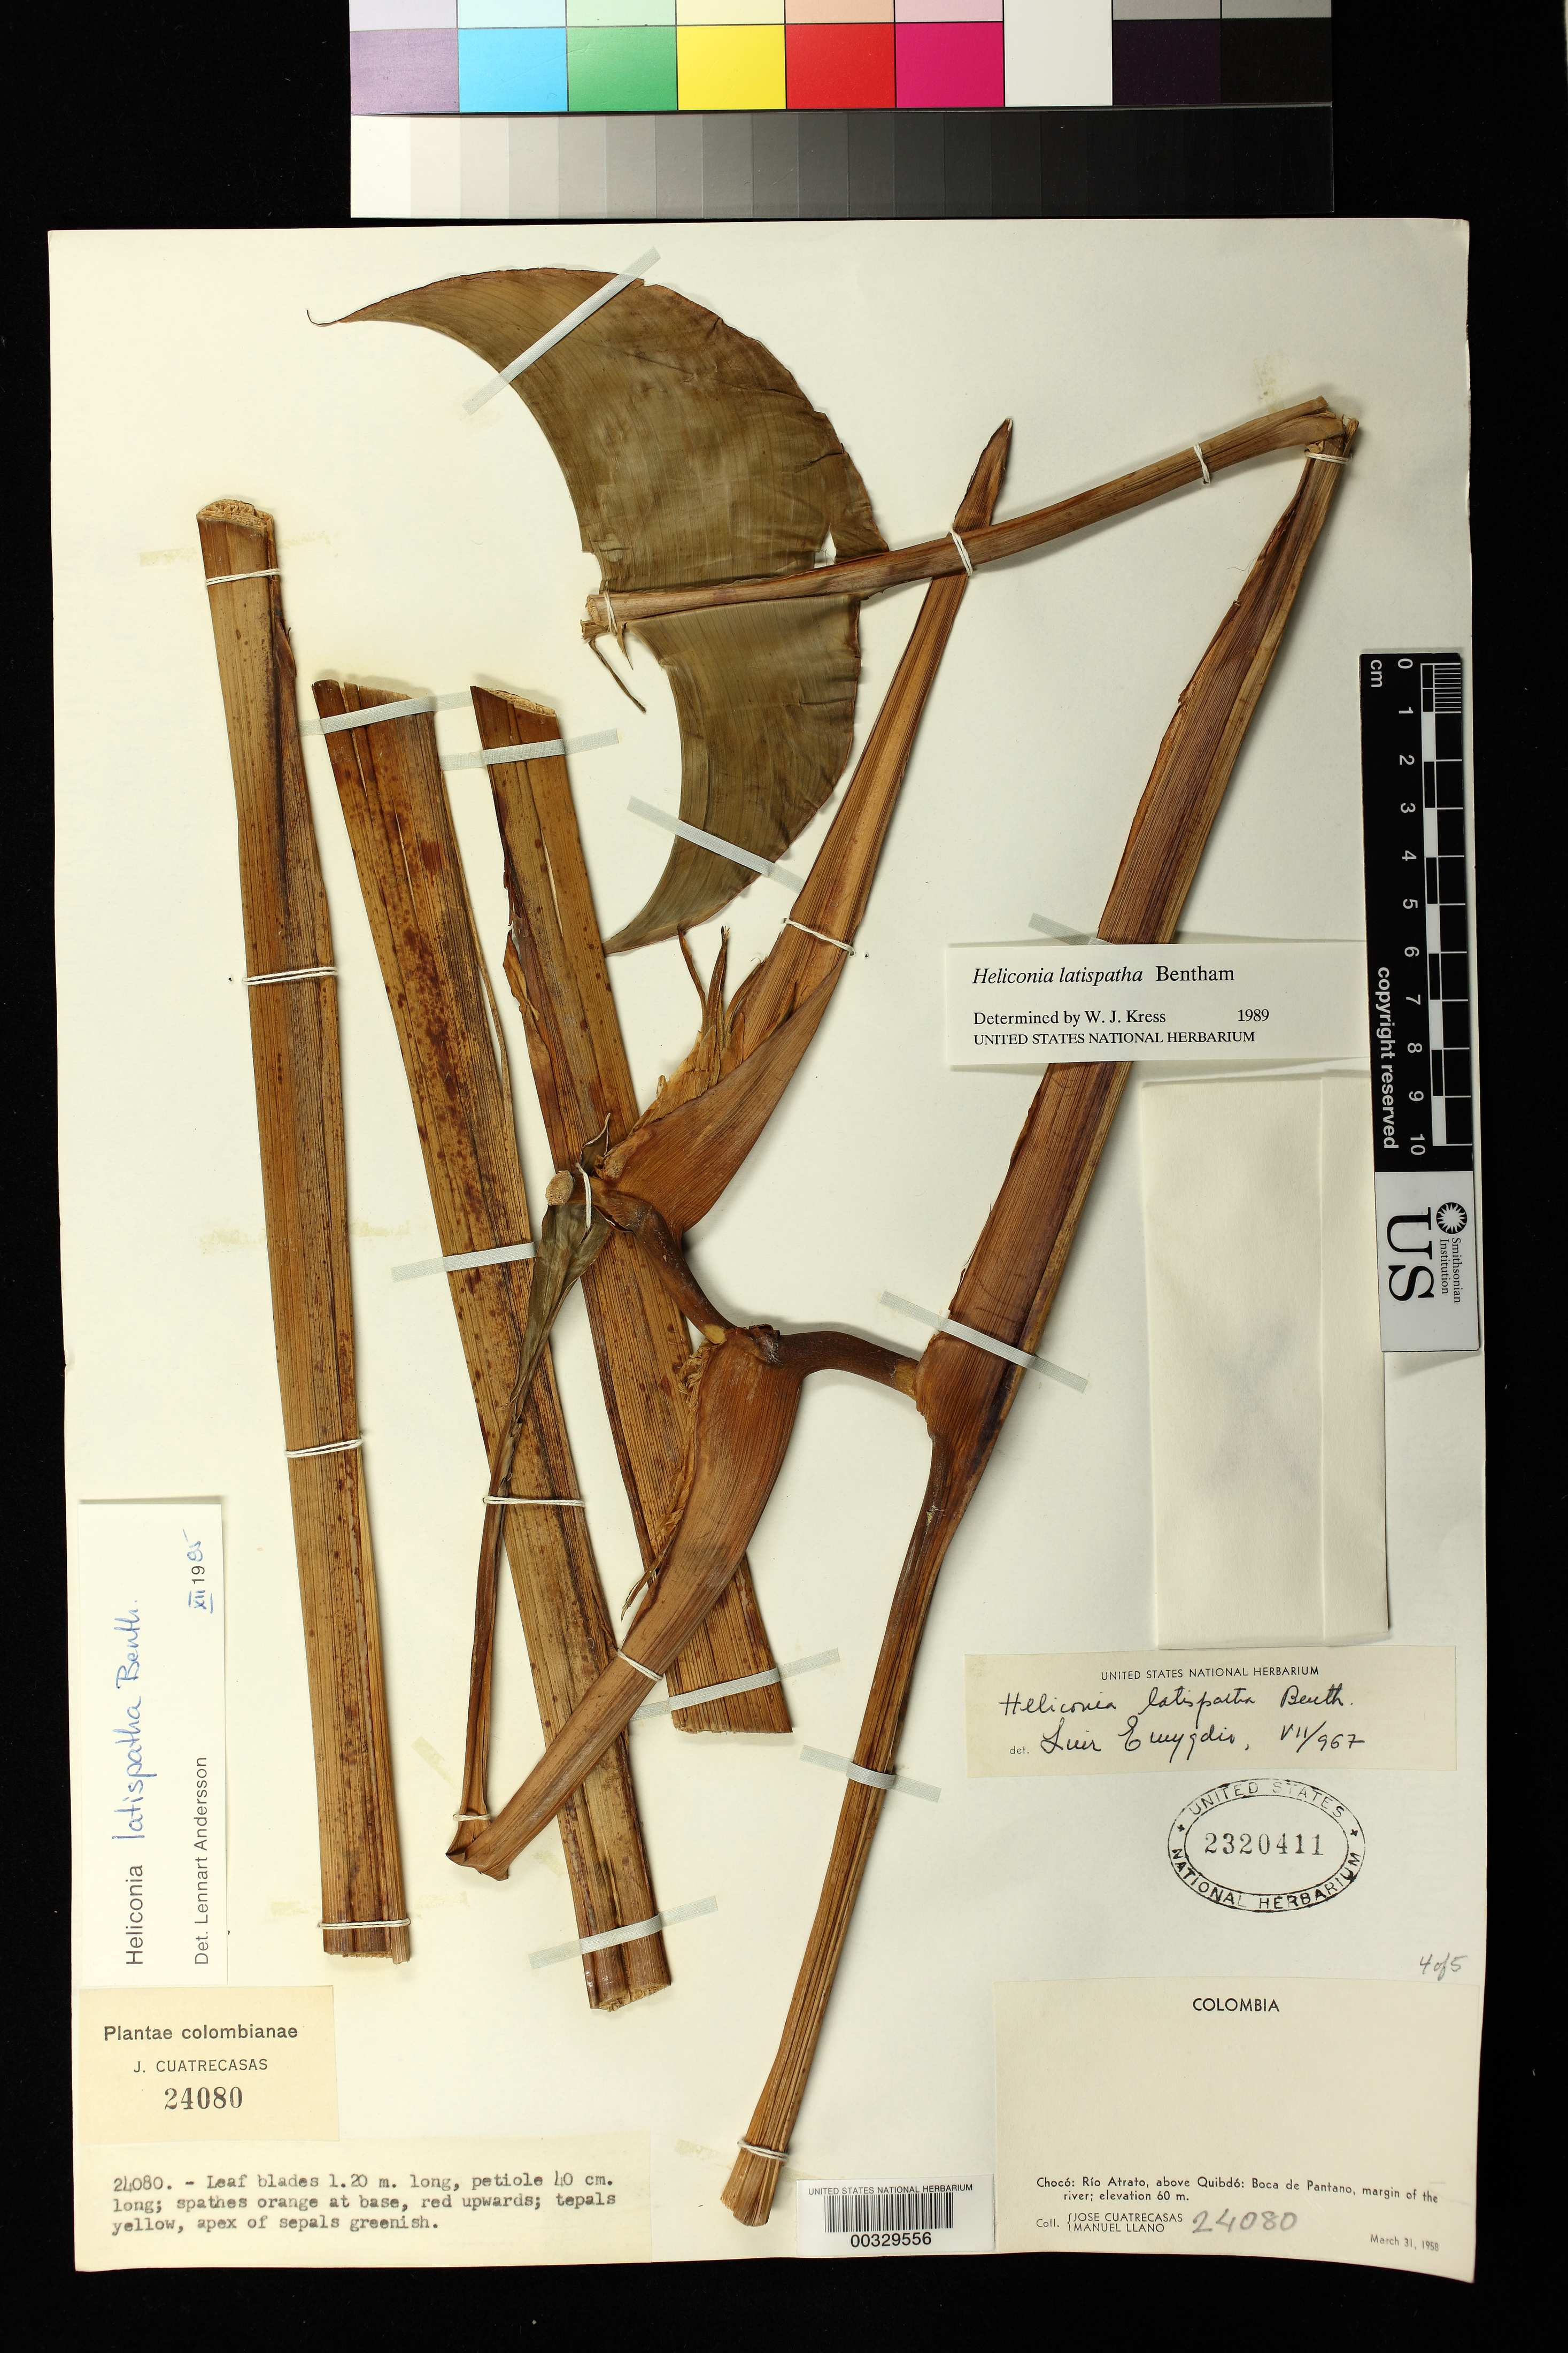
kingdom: Plantae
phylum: Tracheophyta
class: Liliopsida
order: Zingiberales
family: Heliconiaceae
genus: Heliconia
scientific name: Heliconia latispatha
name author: Benth.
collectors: J. Cuatrecasas & M. Llano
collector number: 24080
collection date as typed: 31 Mar 1958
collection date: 1958-03-31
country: Colombia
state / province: Chocó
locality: Rio Atrato, above Quibdo, Boca de Pantano, margin of River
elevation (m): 60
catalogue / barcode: US 2320411